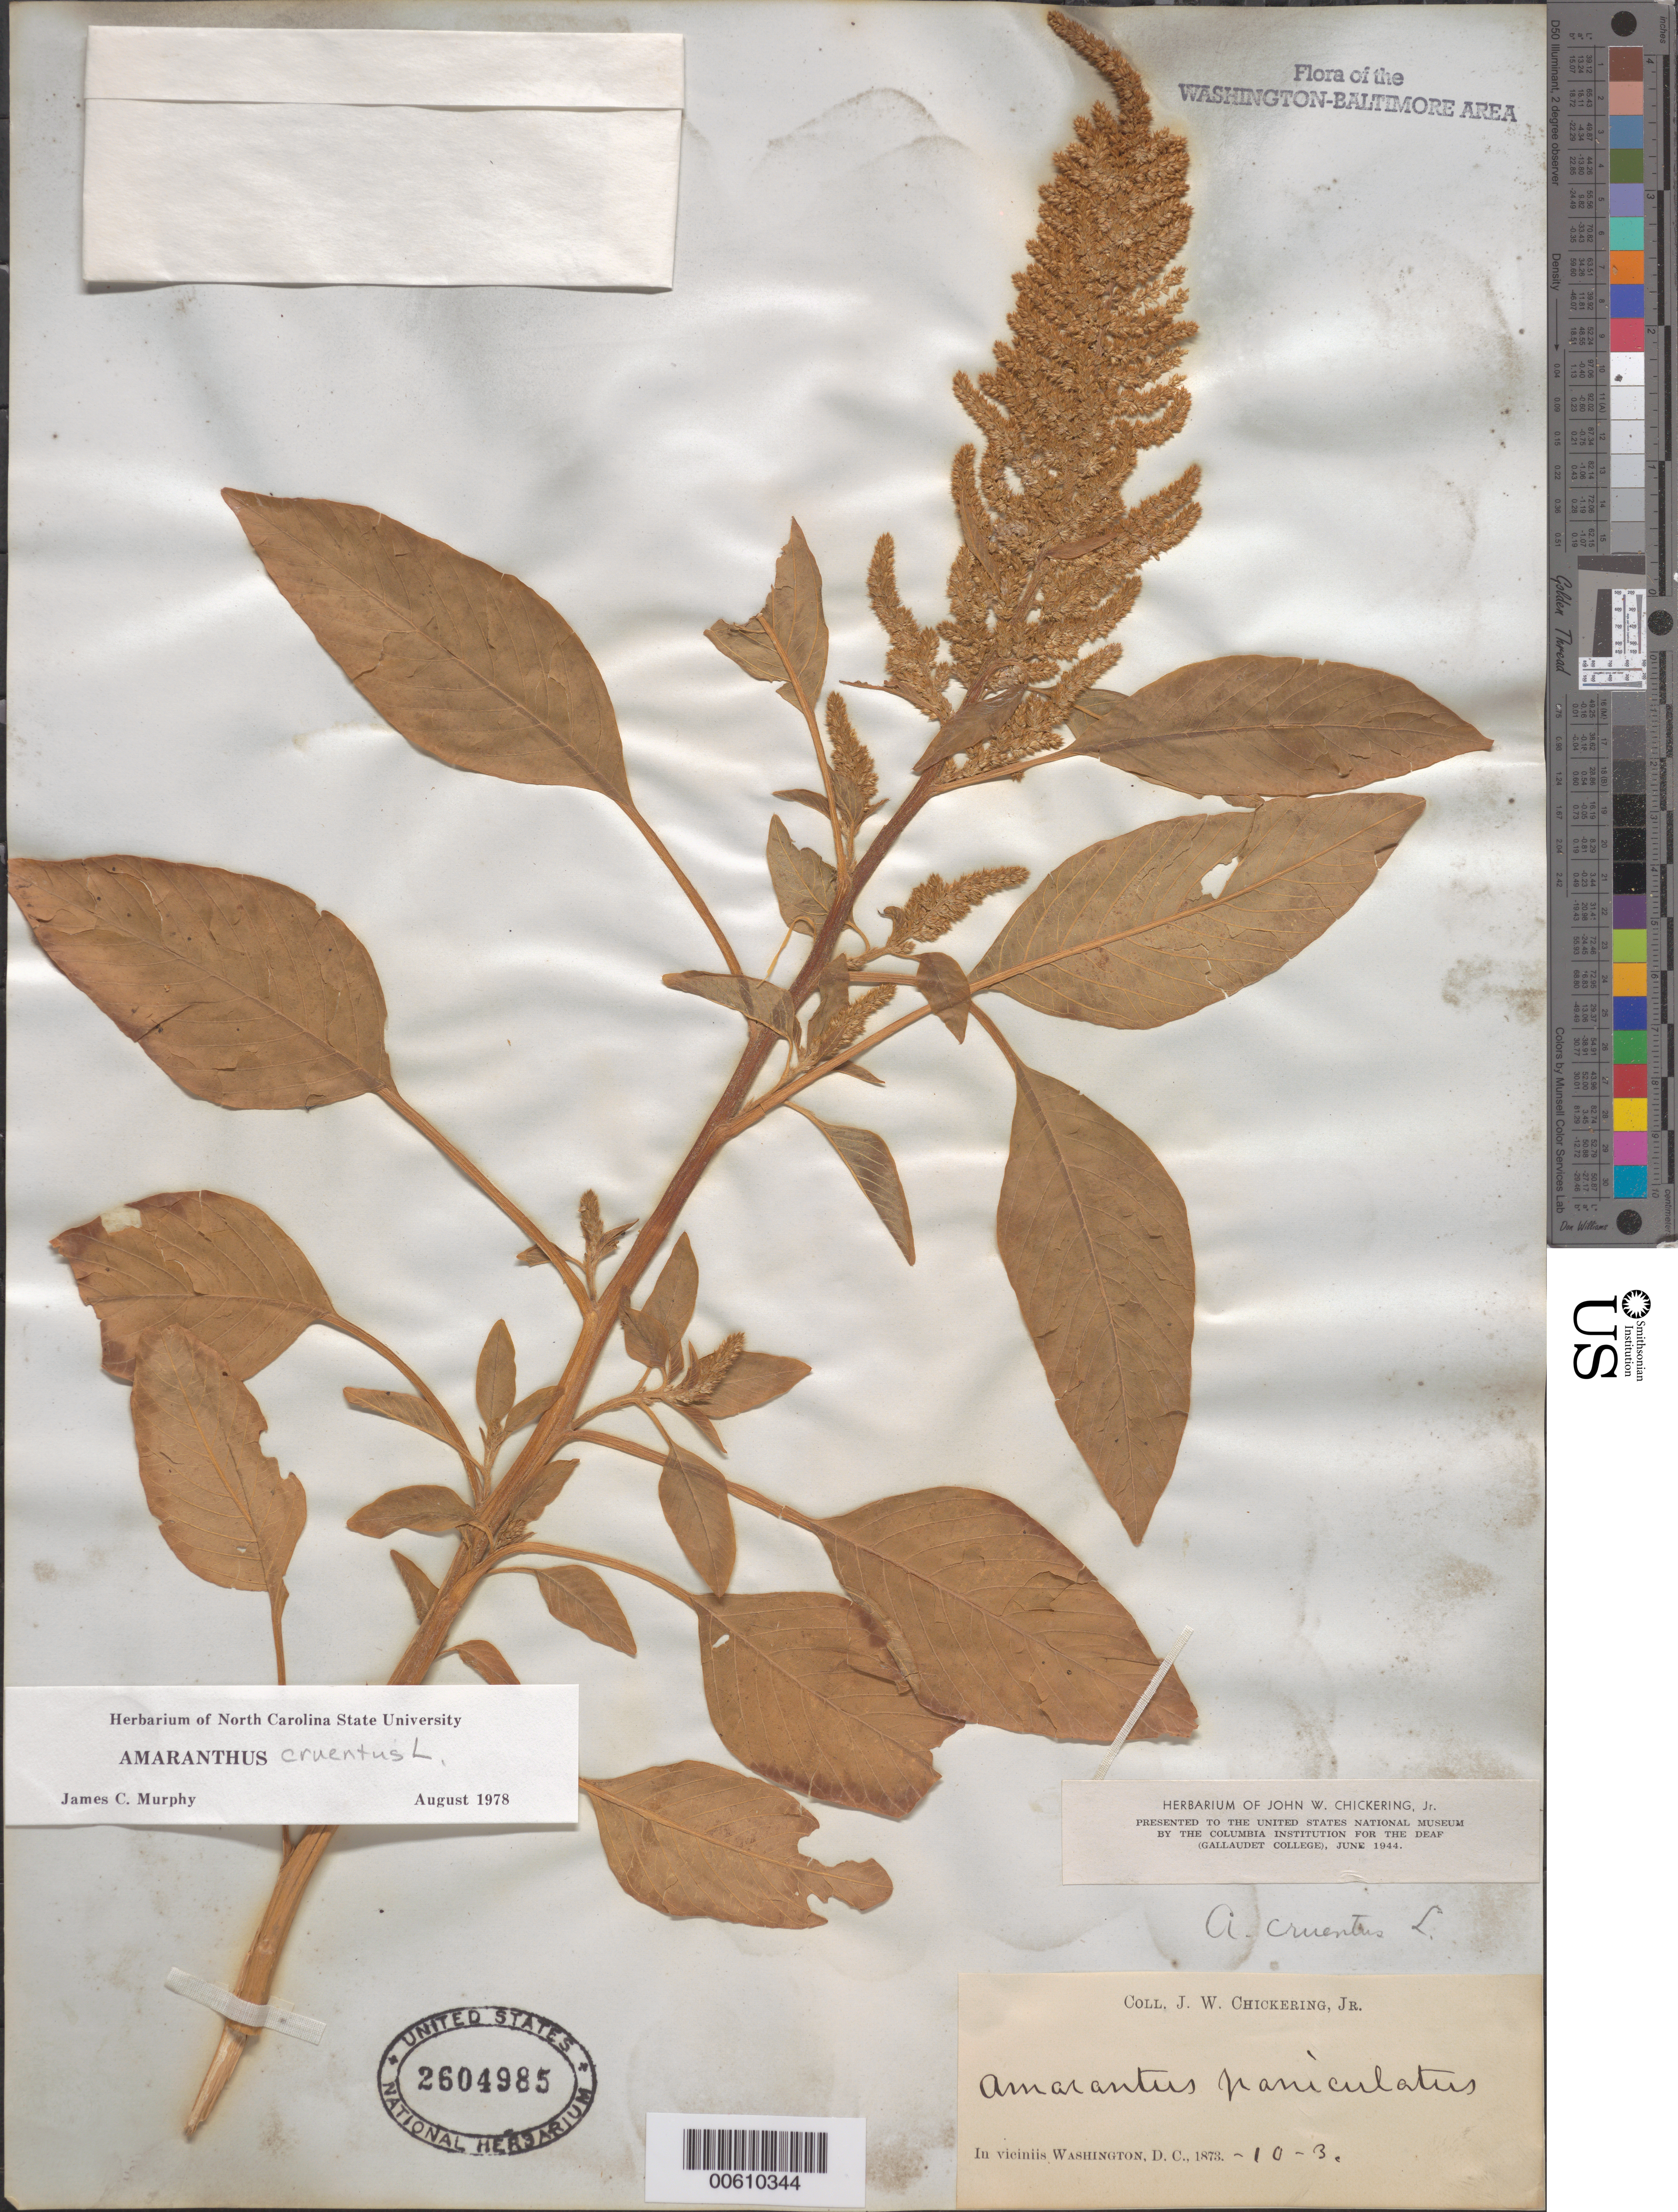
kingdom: Plantae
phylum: Tracheophyta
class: Magnoliopsida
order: Caryophyllales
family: Amaranthaceae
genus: Amaranthus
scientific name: Amaranthus cruentus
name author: L.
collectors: J. W. Chickering Jr.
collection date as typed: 03 Oct 1873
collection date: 1873-10-03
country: United States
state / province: District of Columbia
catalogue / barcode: US 2604985